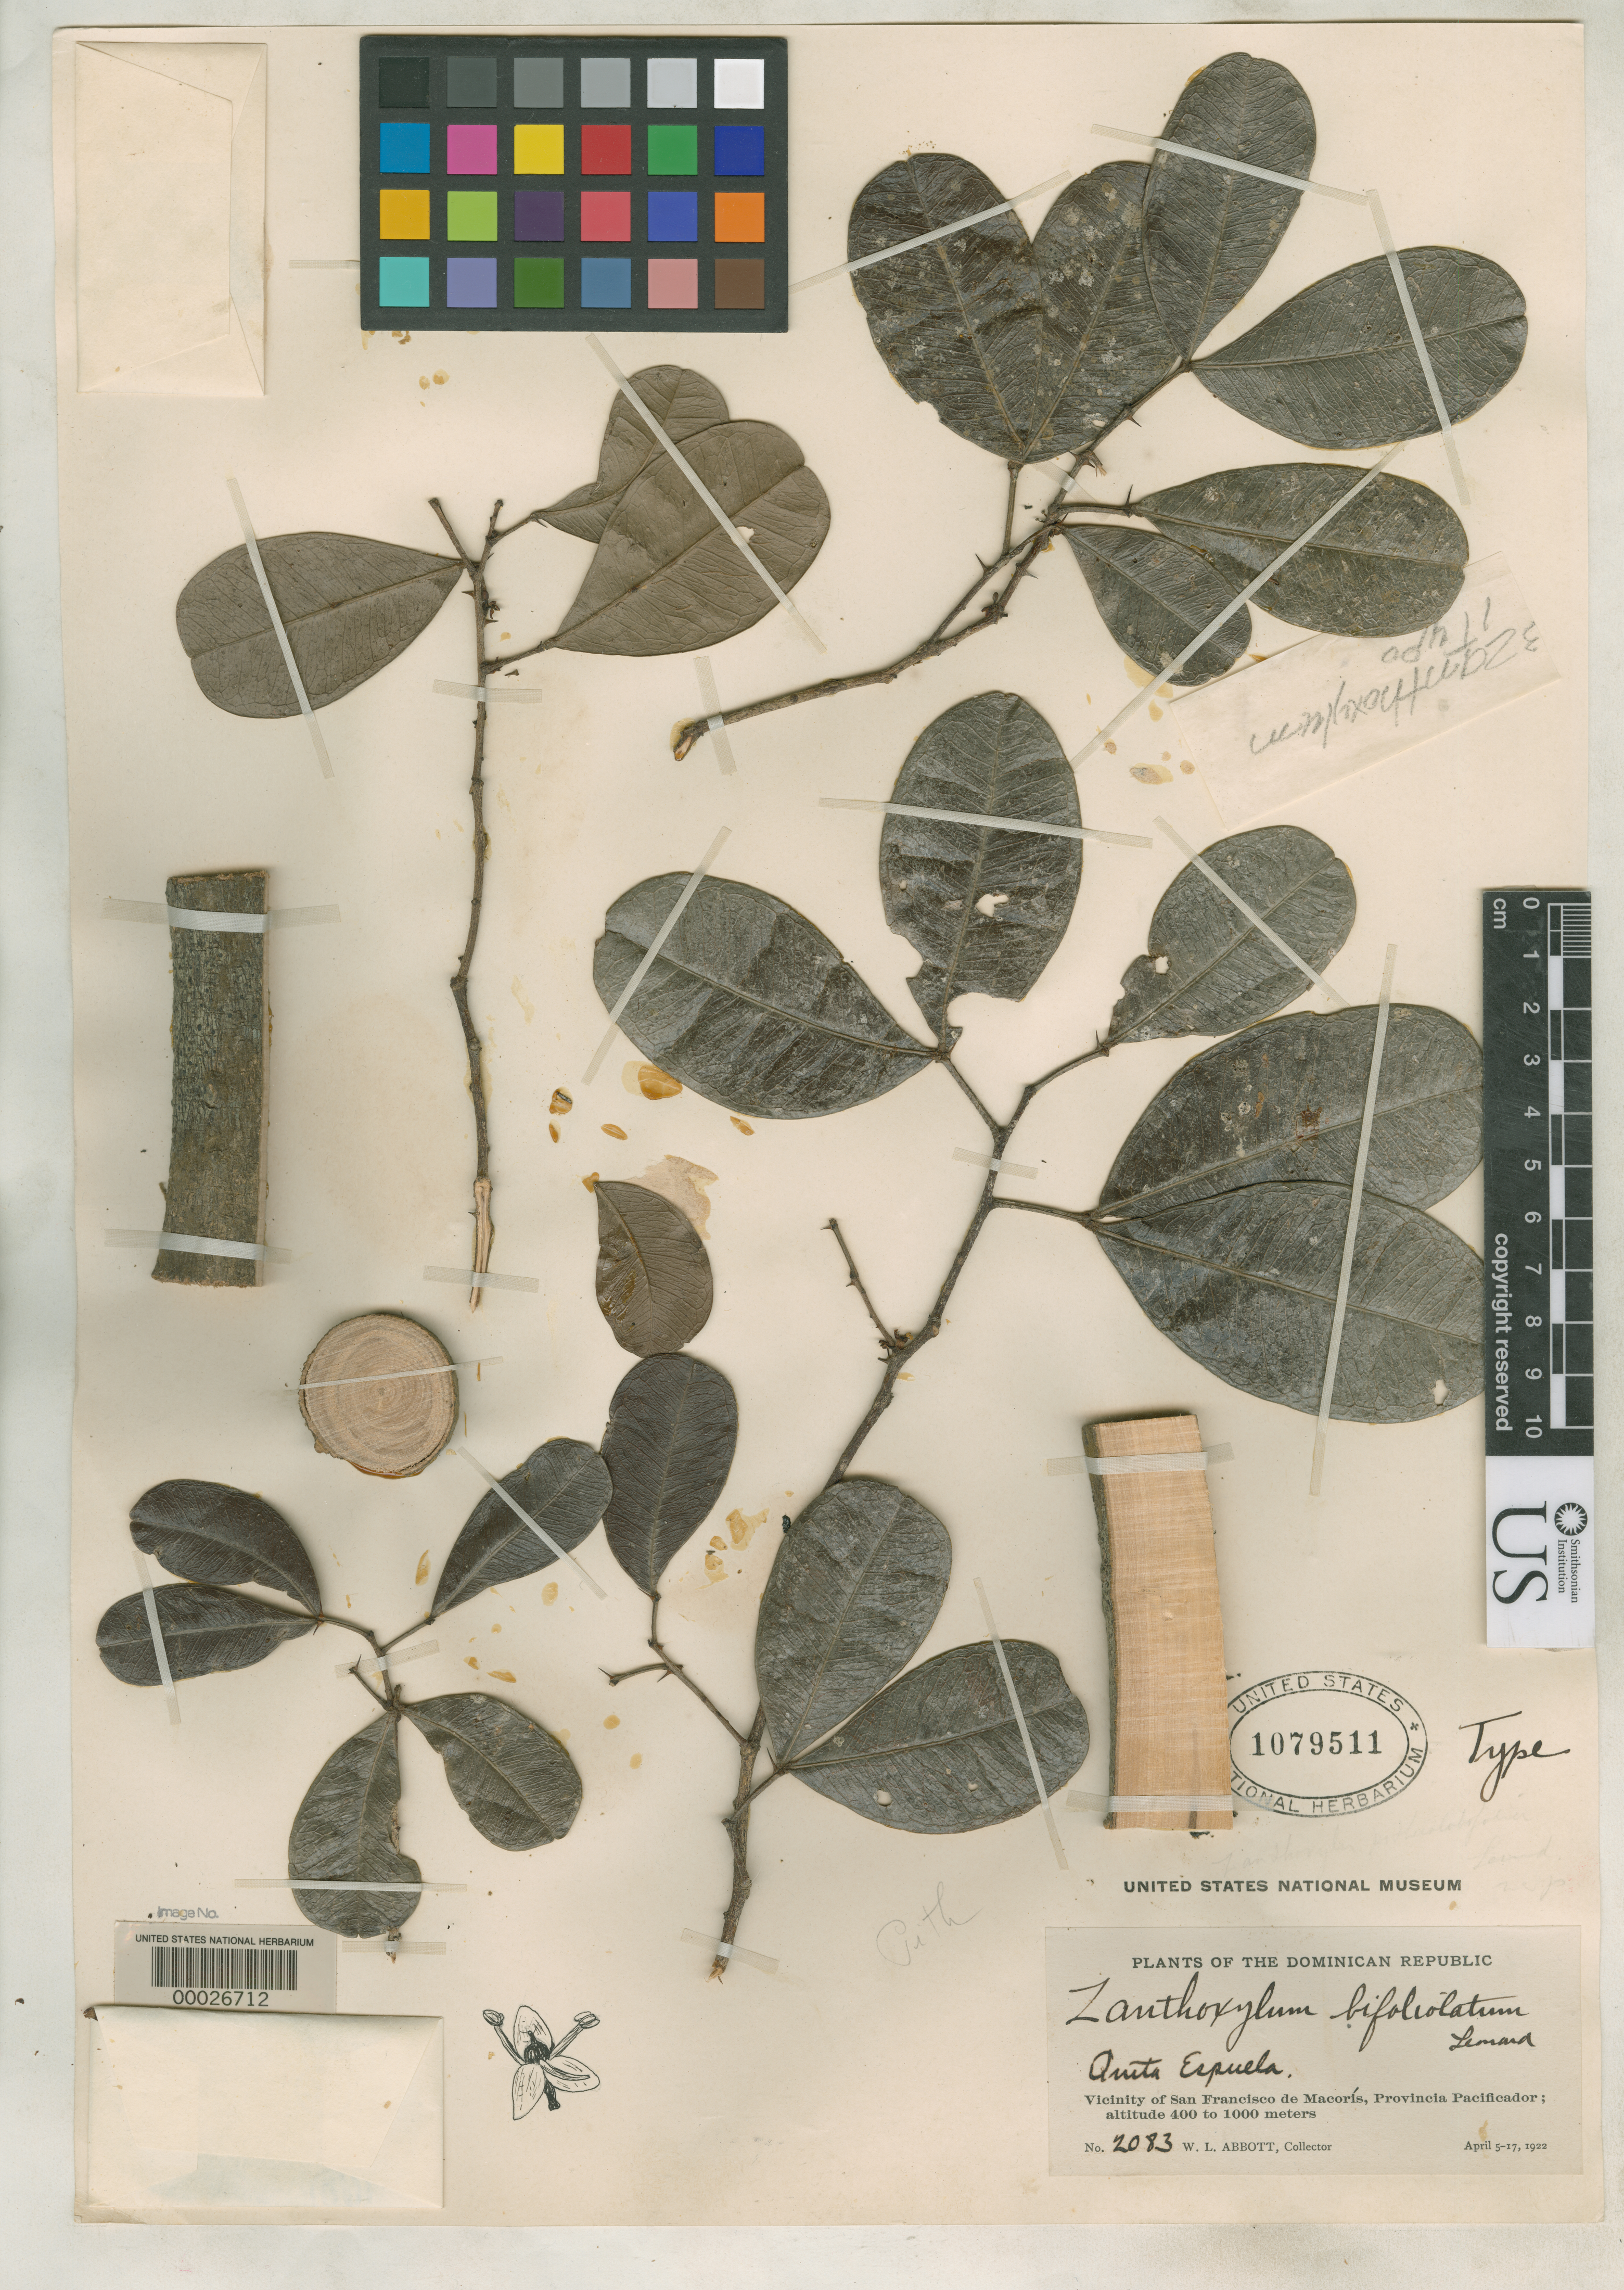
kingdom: Plantae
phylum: Tracheophyta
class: Magnoliopsida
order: Sapindales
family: Rutaceae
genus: Zanthoxylum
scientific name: Zanthoxylum bifoliolatum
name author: Leonard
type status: Holotype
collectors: W. L. Abbott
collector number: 2083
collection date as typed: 07 Apr 1922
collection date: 1922-04-07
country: Dominican Republic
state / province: Duarte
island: Hispaniola Island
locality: Quitaespuela, vicinity of San Francisco de Macoris.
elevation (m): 400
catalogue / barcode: US 1079511